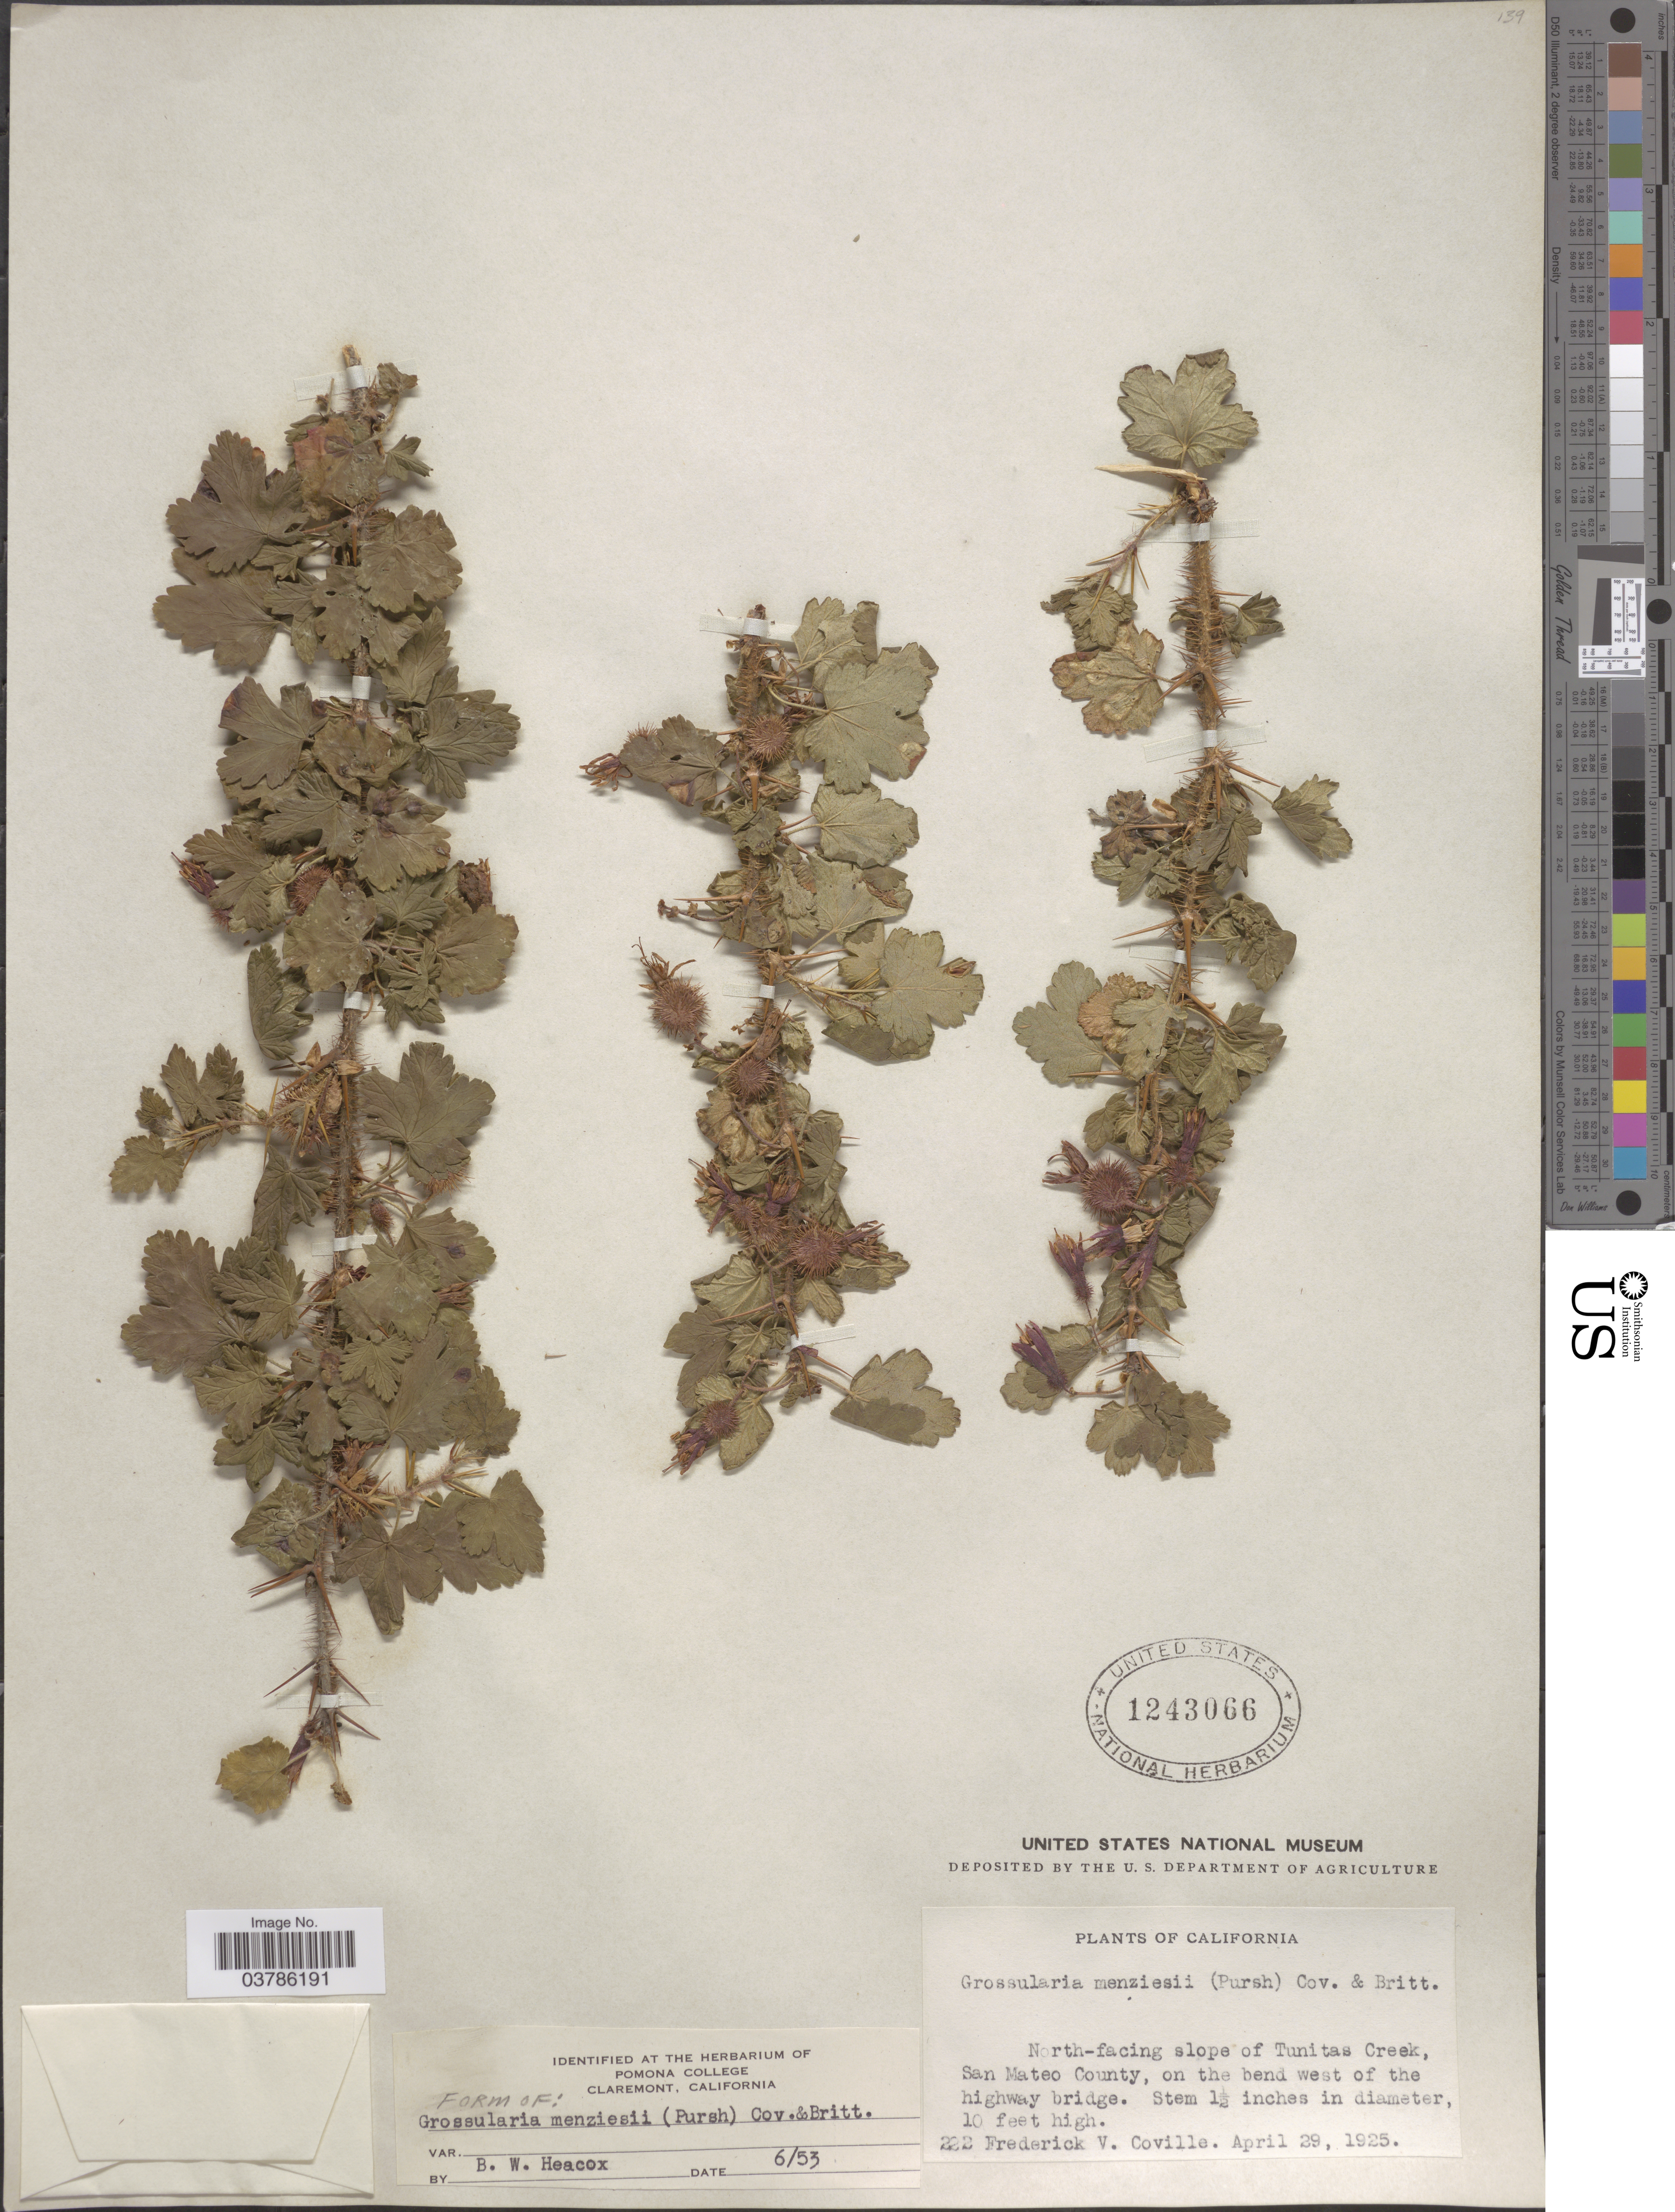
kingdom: Plantae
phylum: Tracheophyta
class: Magnoliopsida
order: Saxifragales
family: Grossulariaceae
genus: Ribes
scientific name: Ribes menziesii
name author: Pursh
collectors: F. V. Coville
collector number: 222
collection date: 1925-04-29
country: United States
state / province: California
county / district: San Mateo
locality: North-facing slope of Tunitas Creek, San Mateo County, on the bend west of the highway bridge.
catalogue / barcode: US 1243066